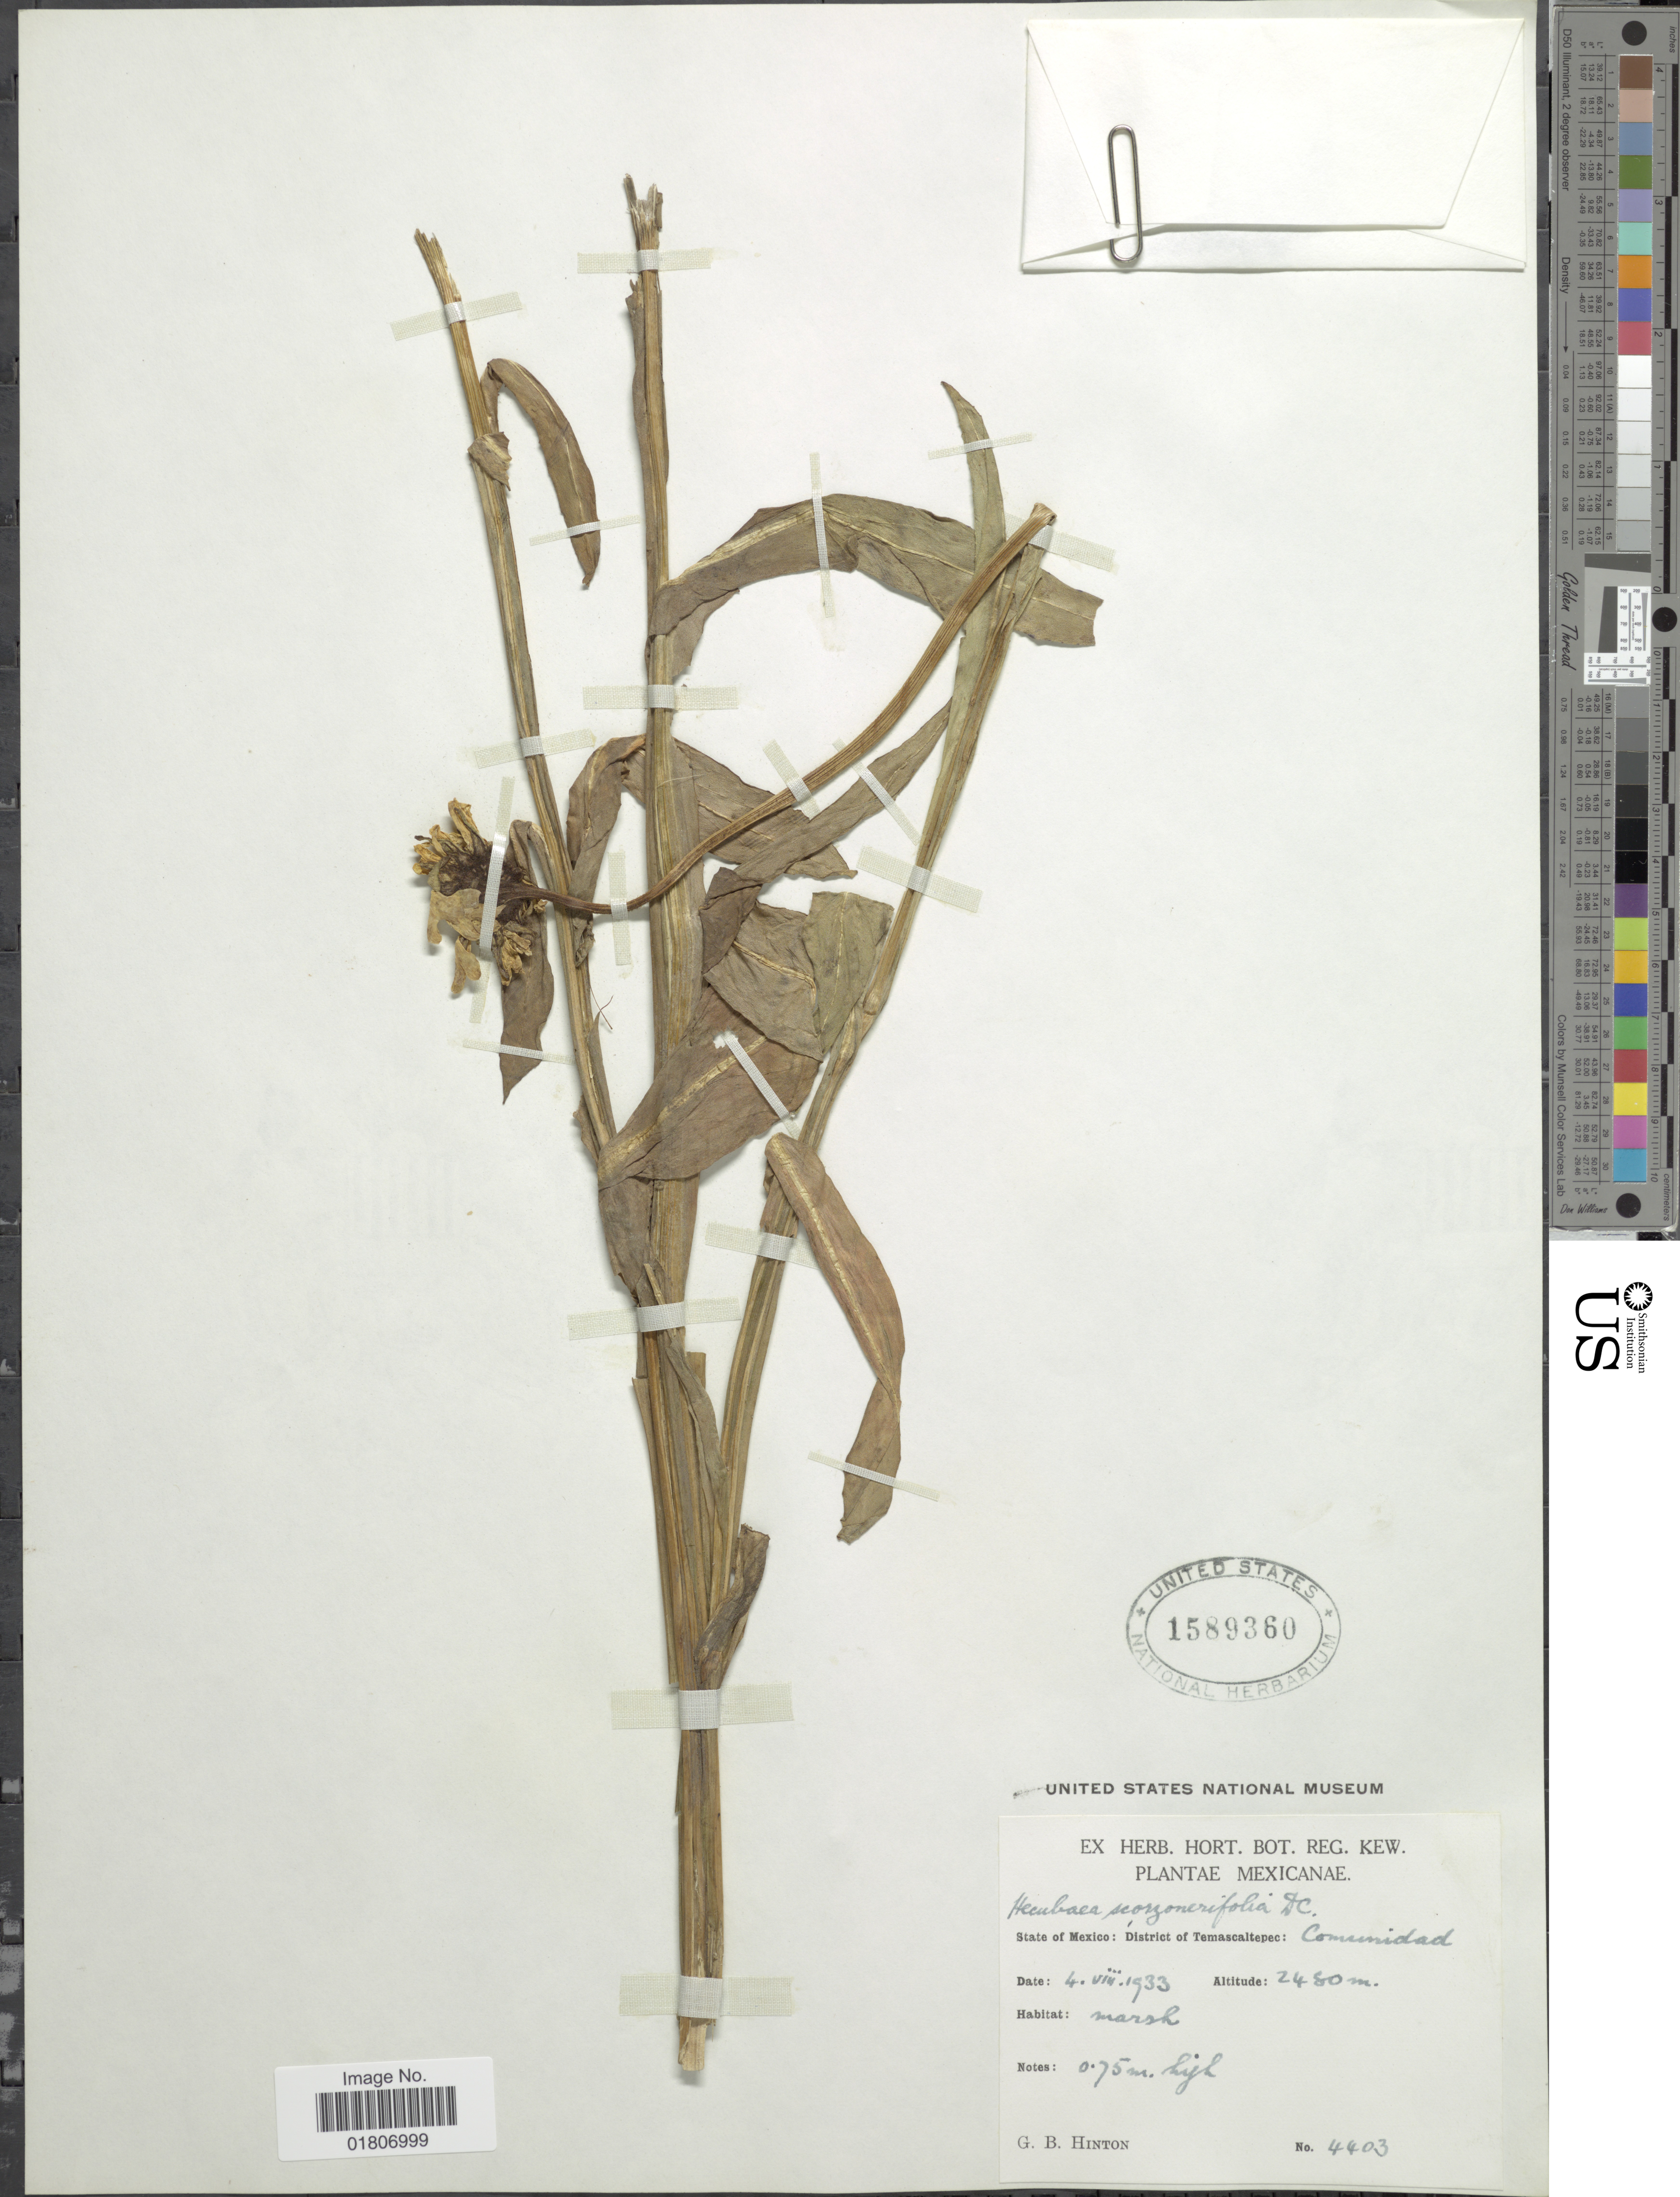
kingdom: Plantae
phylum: Tracheophyta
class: Magnoliopsida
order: Asterales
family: Asteraceae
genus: Dugaldia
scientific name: Dugaldia scorzoneraefolia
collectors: G. B. Hinton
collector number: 4403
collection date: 1933-08-04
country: Mexico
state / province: México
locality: District of Temascaltepec: Comunidad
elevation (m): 2480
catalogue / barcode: US 1589360